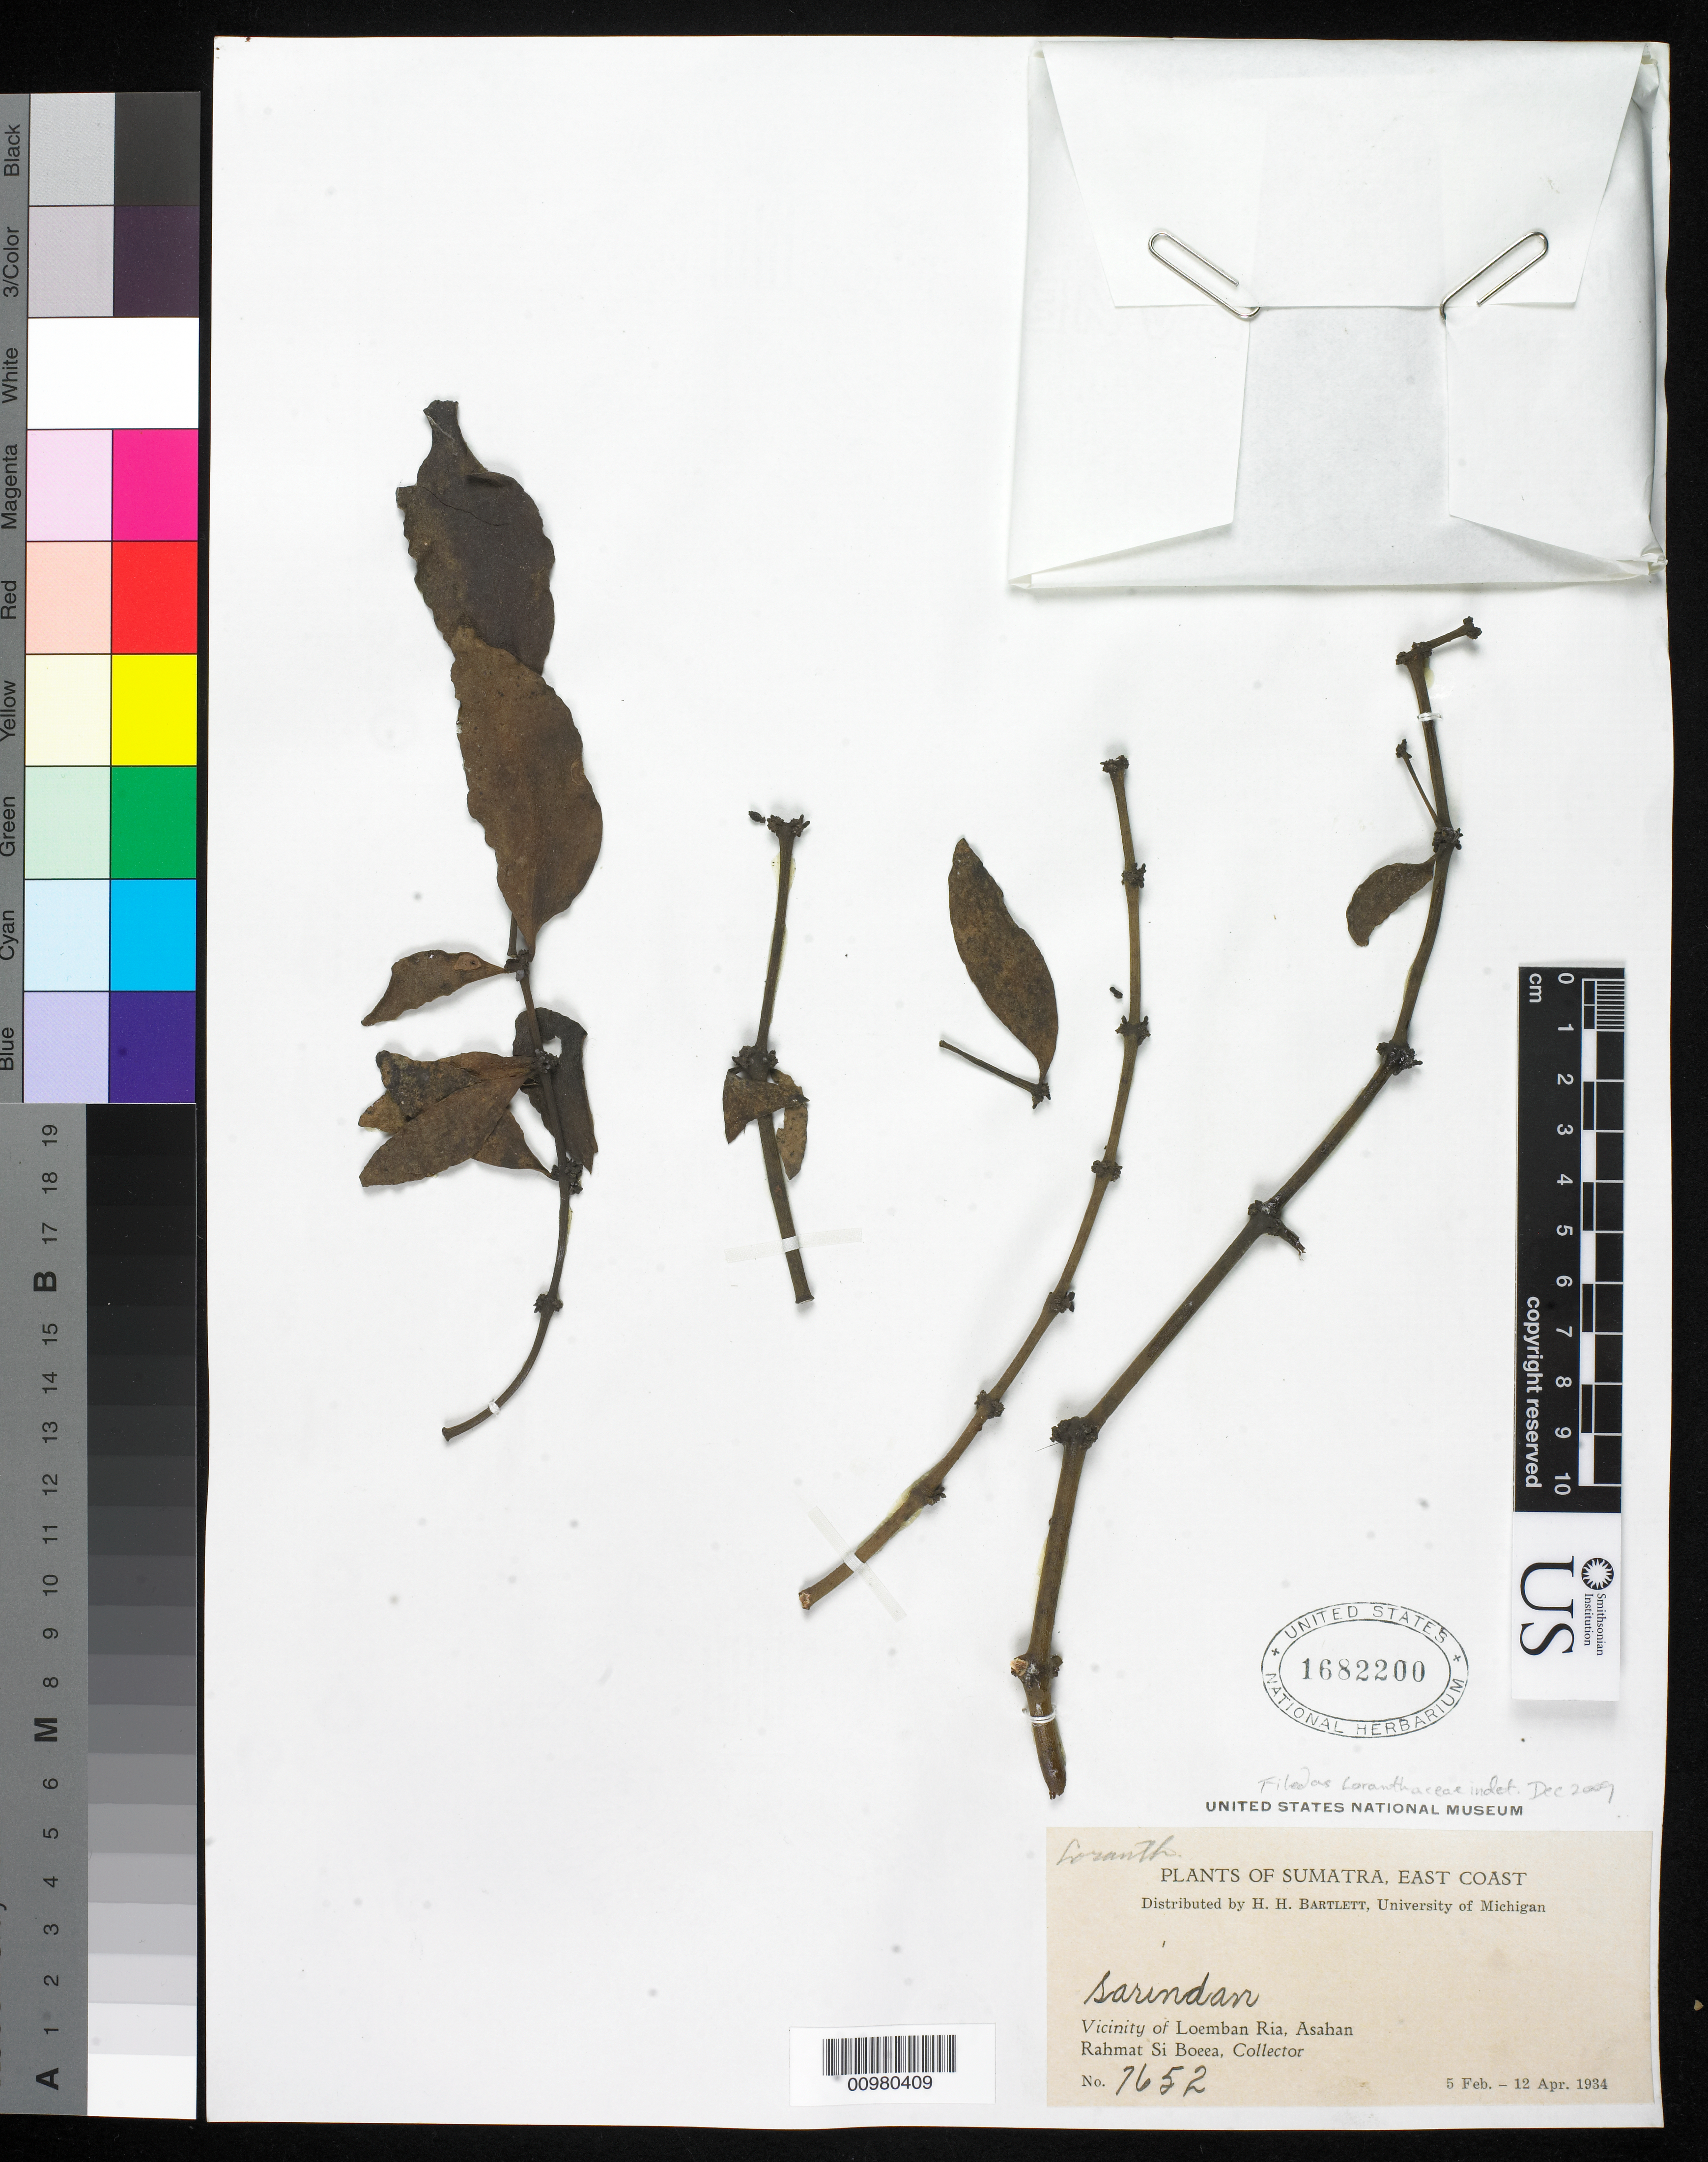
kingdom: Plantae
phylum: Tracheophyta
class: Magnoliopsida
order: Santalales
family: Loranthaceae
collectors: Rahmat Si Boeea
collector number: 7652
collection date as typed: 05 Feb 1934 to 12 Apr 1934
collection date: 1934-02-05/1934-04-12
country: Indonesia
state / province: Sumatra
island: Sumatra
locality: (East Coast) vicinity of Loemban Ria, Asahan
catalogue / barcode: US 1682200